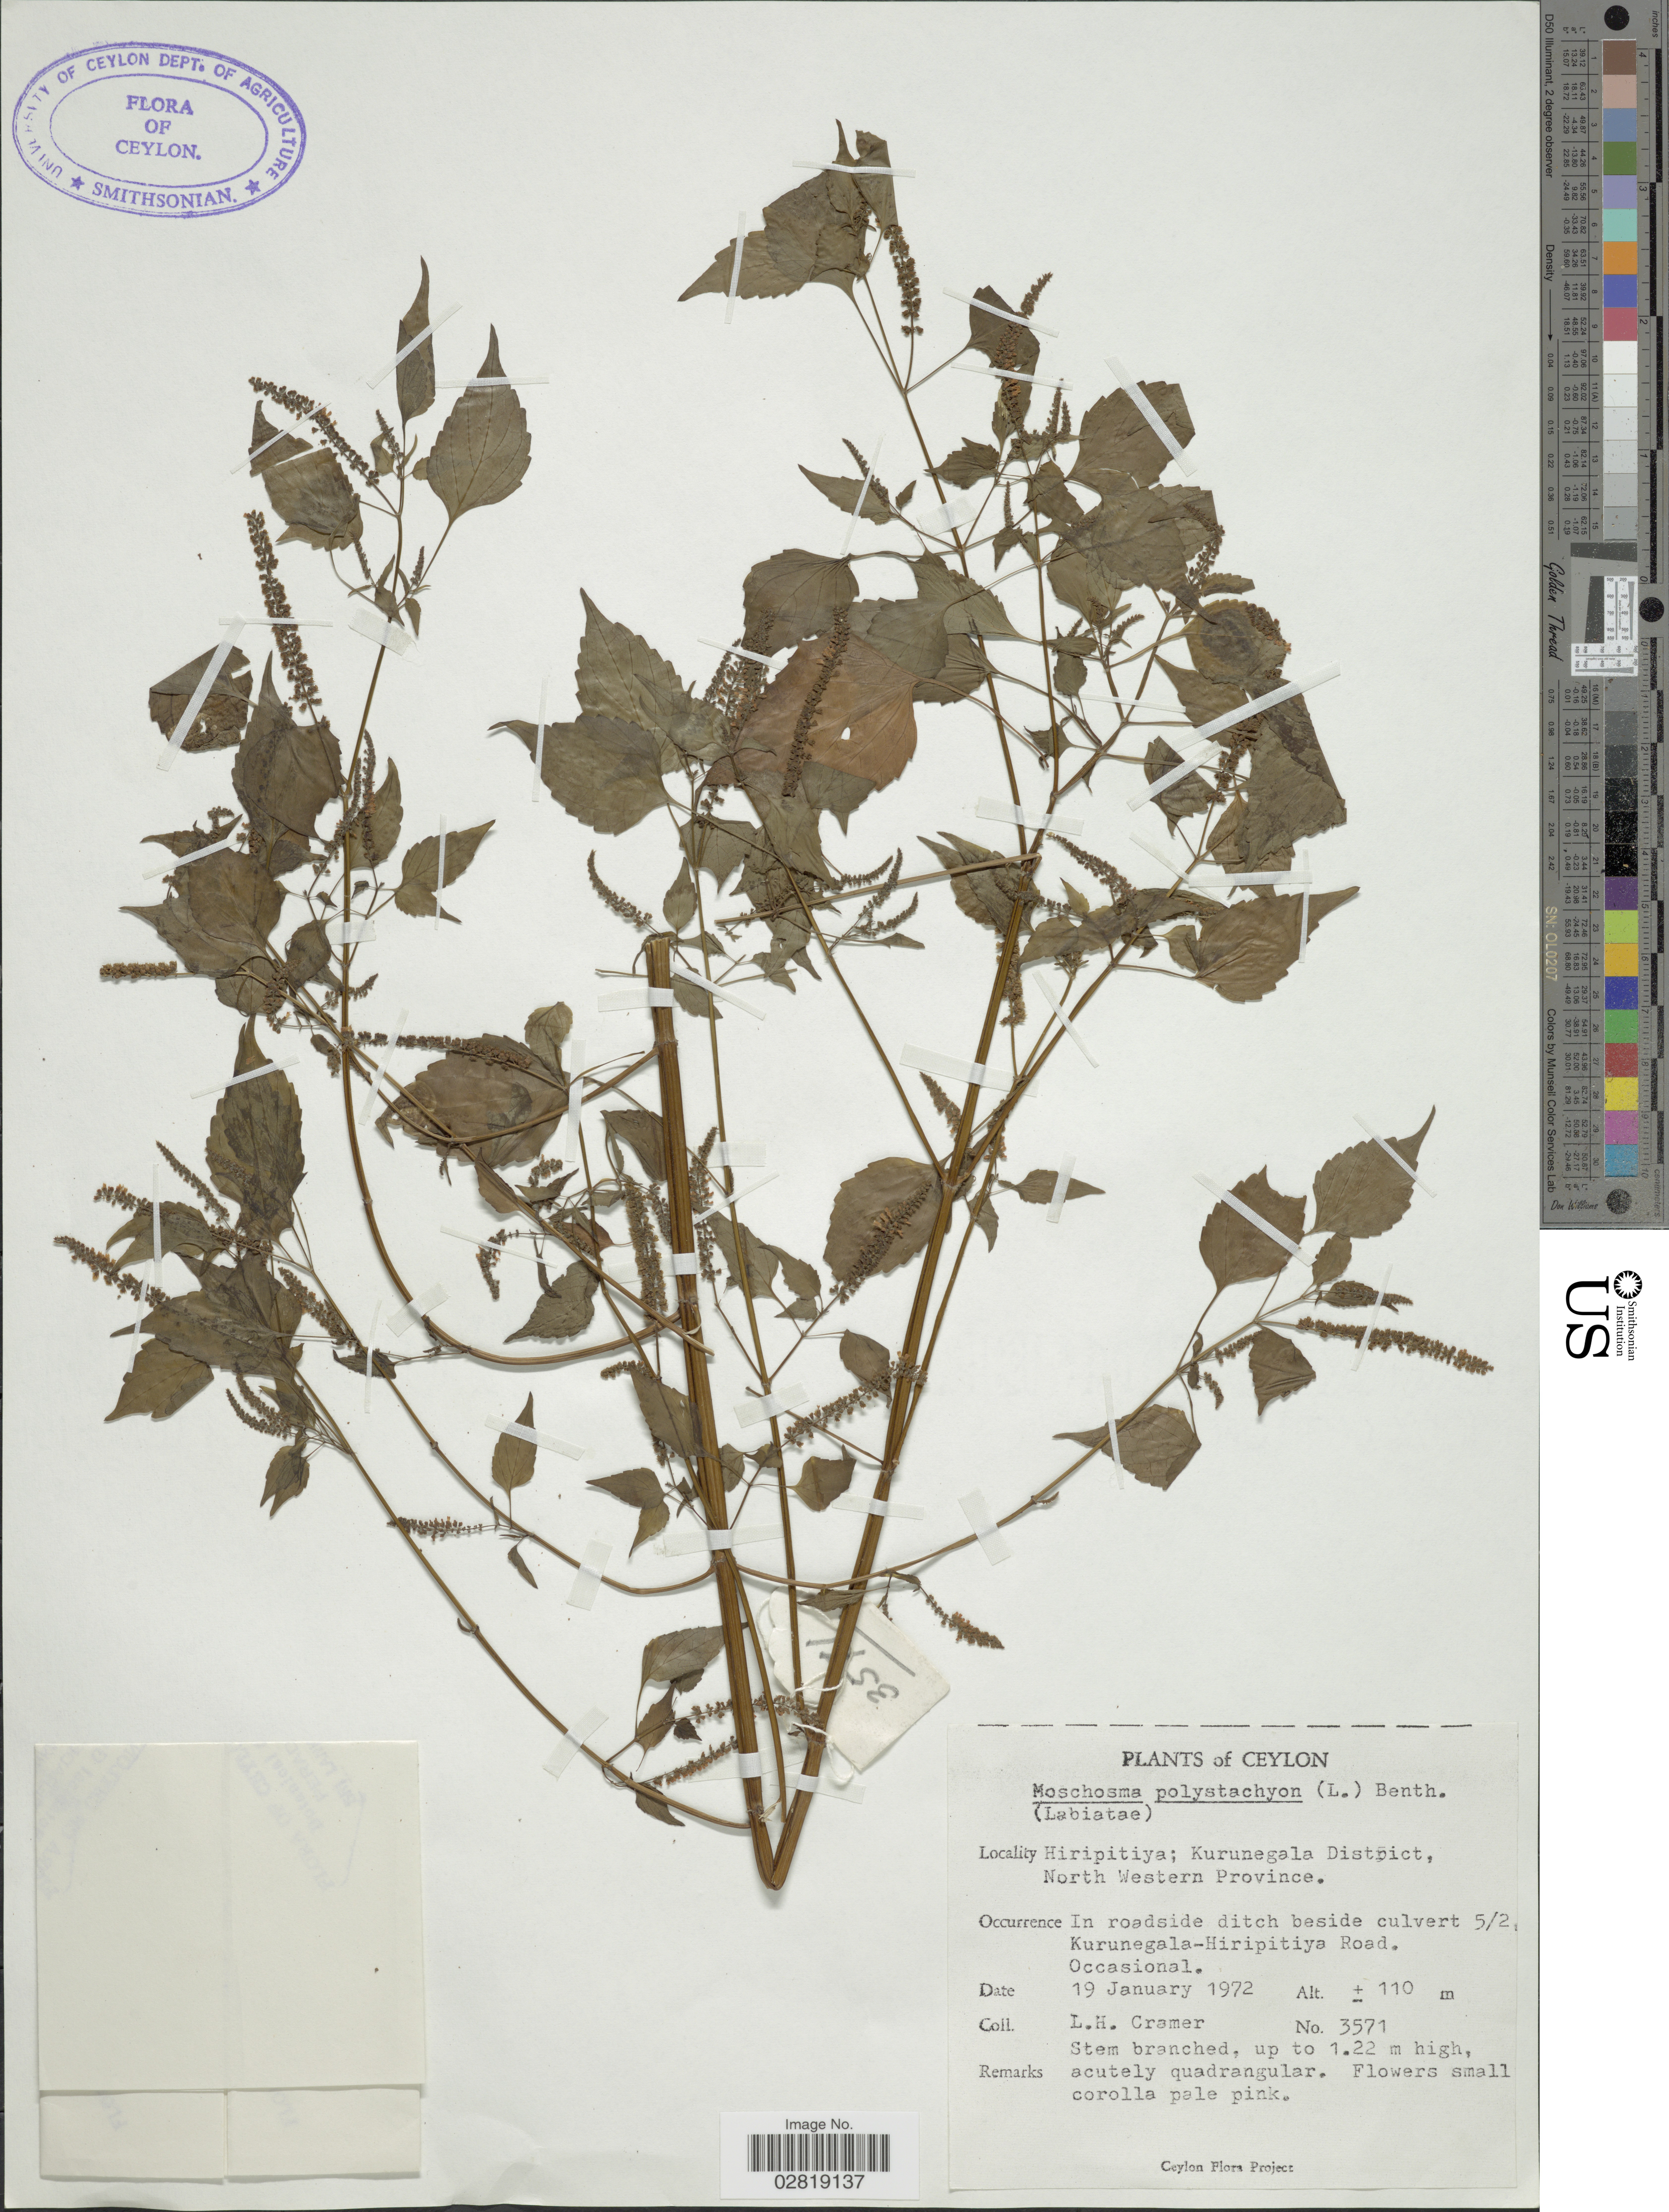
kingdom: Plantae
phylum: Tracheophyta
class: Magnoliopsida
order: Lamiales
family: Lamiaceae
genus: Basilicum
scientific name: Basilicum polystachyon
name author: (L.) Moench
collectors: L. H. Cramer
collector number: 3571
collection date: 1972-01-19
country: Sri Lanka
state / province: North Western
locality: Ceylon. Hiripitiya; Kurunegala District, North Western Province. In roadside sitch beside culvert 5/2, Kurunegala-Hiripitiya Road.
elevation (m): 110